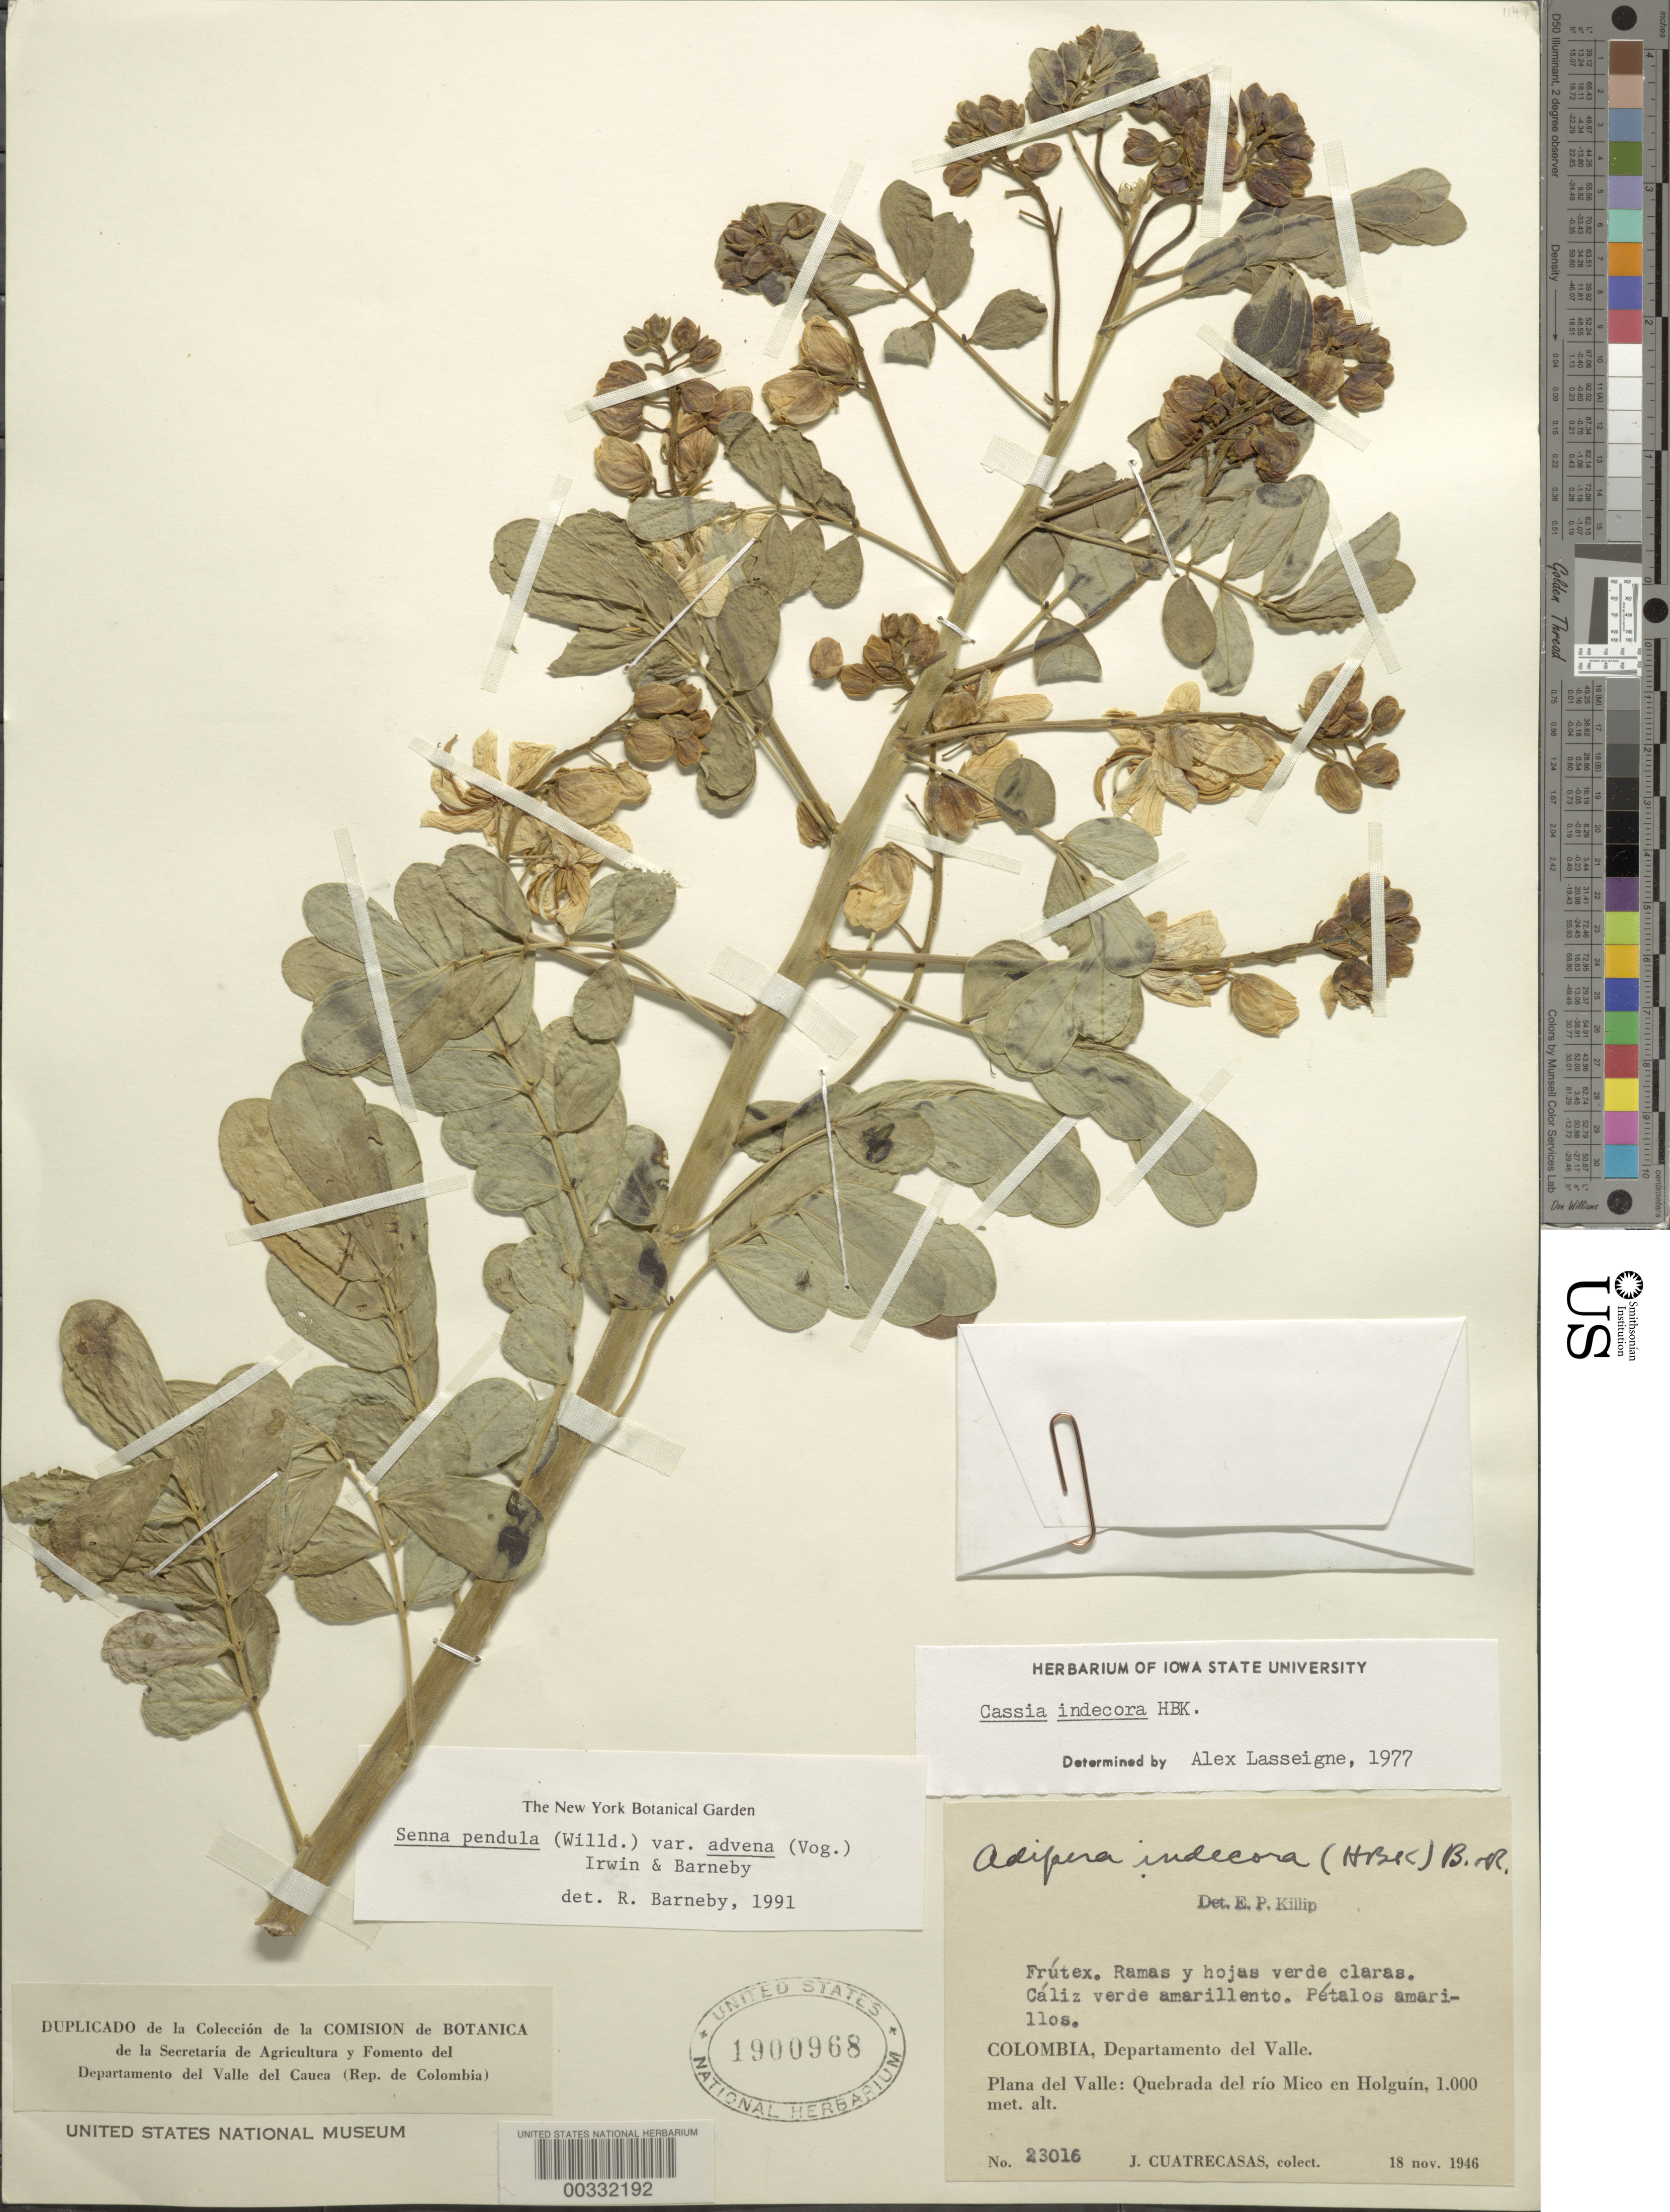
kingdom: Plantae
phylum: Tracheophyta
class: Magnoliopsida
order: Fabales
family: Fabaceae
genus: Senna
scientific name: Senna pendula var. advena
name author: (Vogel) H.S. Irwin & Barneby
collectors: J. Cuatrecasas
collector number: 23016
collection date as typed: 18 Nov 1946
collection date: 1946-11-18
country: Colombia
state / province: Valle del Cauca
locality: Quebrada del Rio Mirco Holguin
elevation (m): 1000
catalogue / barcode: US 1900968